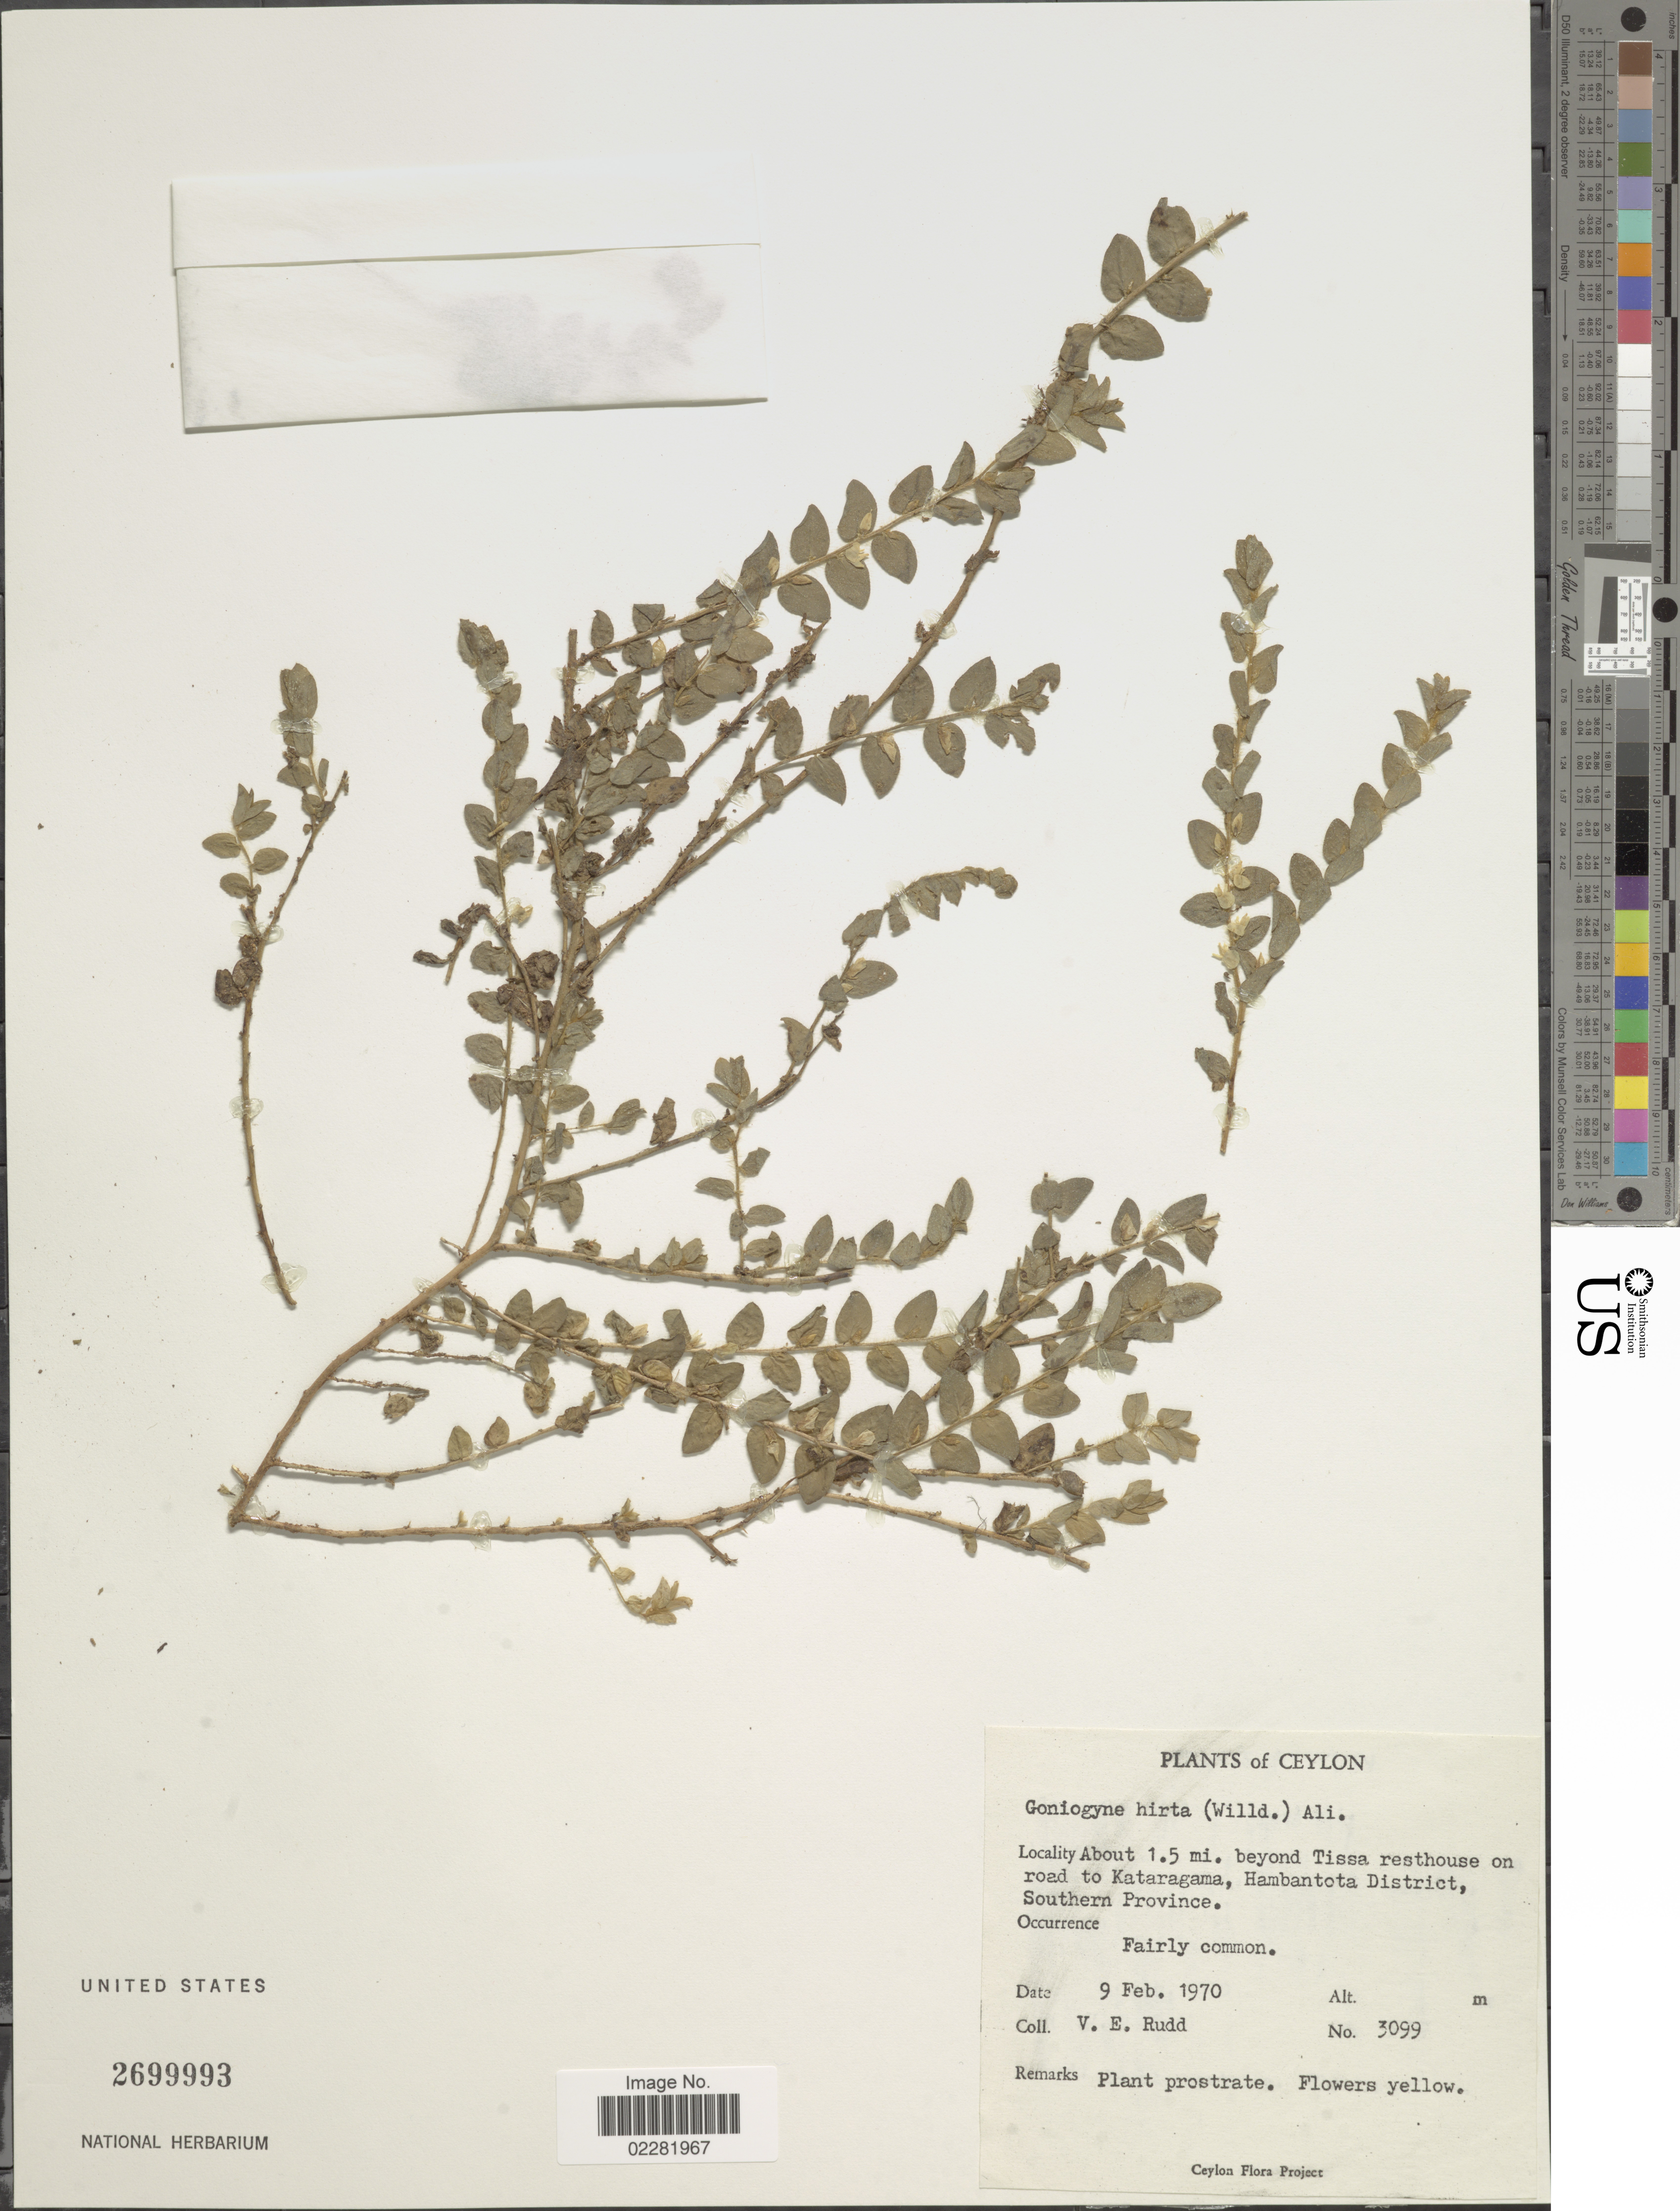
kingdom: Plantae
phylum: Tracheophyta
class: Magnoliopsida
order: Fabales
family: Fabaceae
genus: Crotalaria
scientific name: Crotalaria hebecarpa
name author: (DC.) Rudd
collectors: V. E. Rudd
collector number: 3099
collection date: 1970-02-09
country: Sri Lanka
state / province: Southern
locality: Ceylon, About 1.5 mi. beyond Tissa resthouse on road to Kataragama, Hambantota District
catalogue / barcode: US 2699993